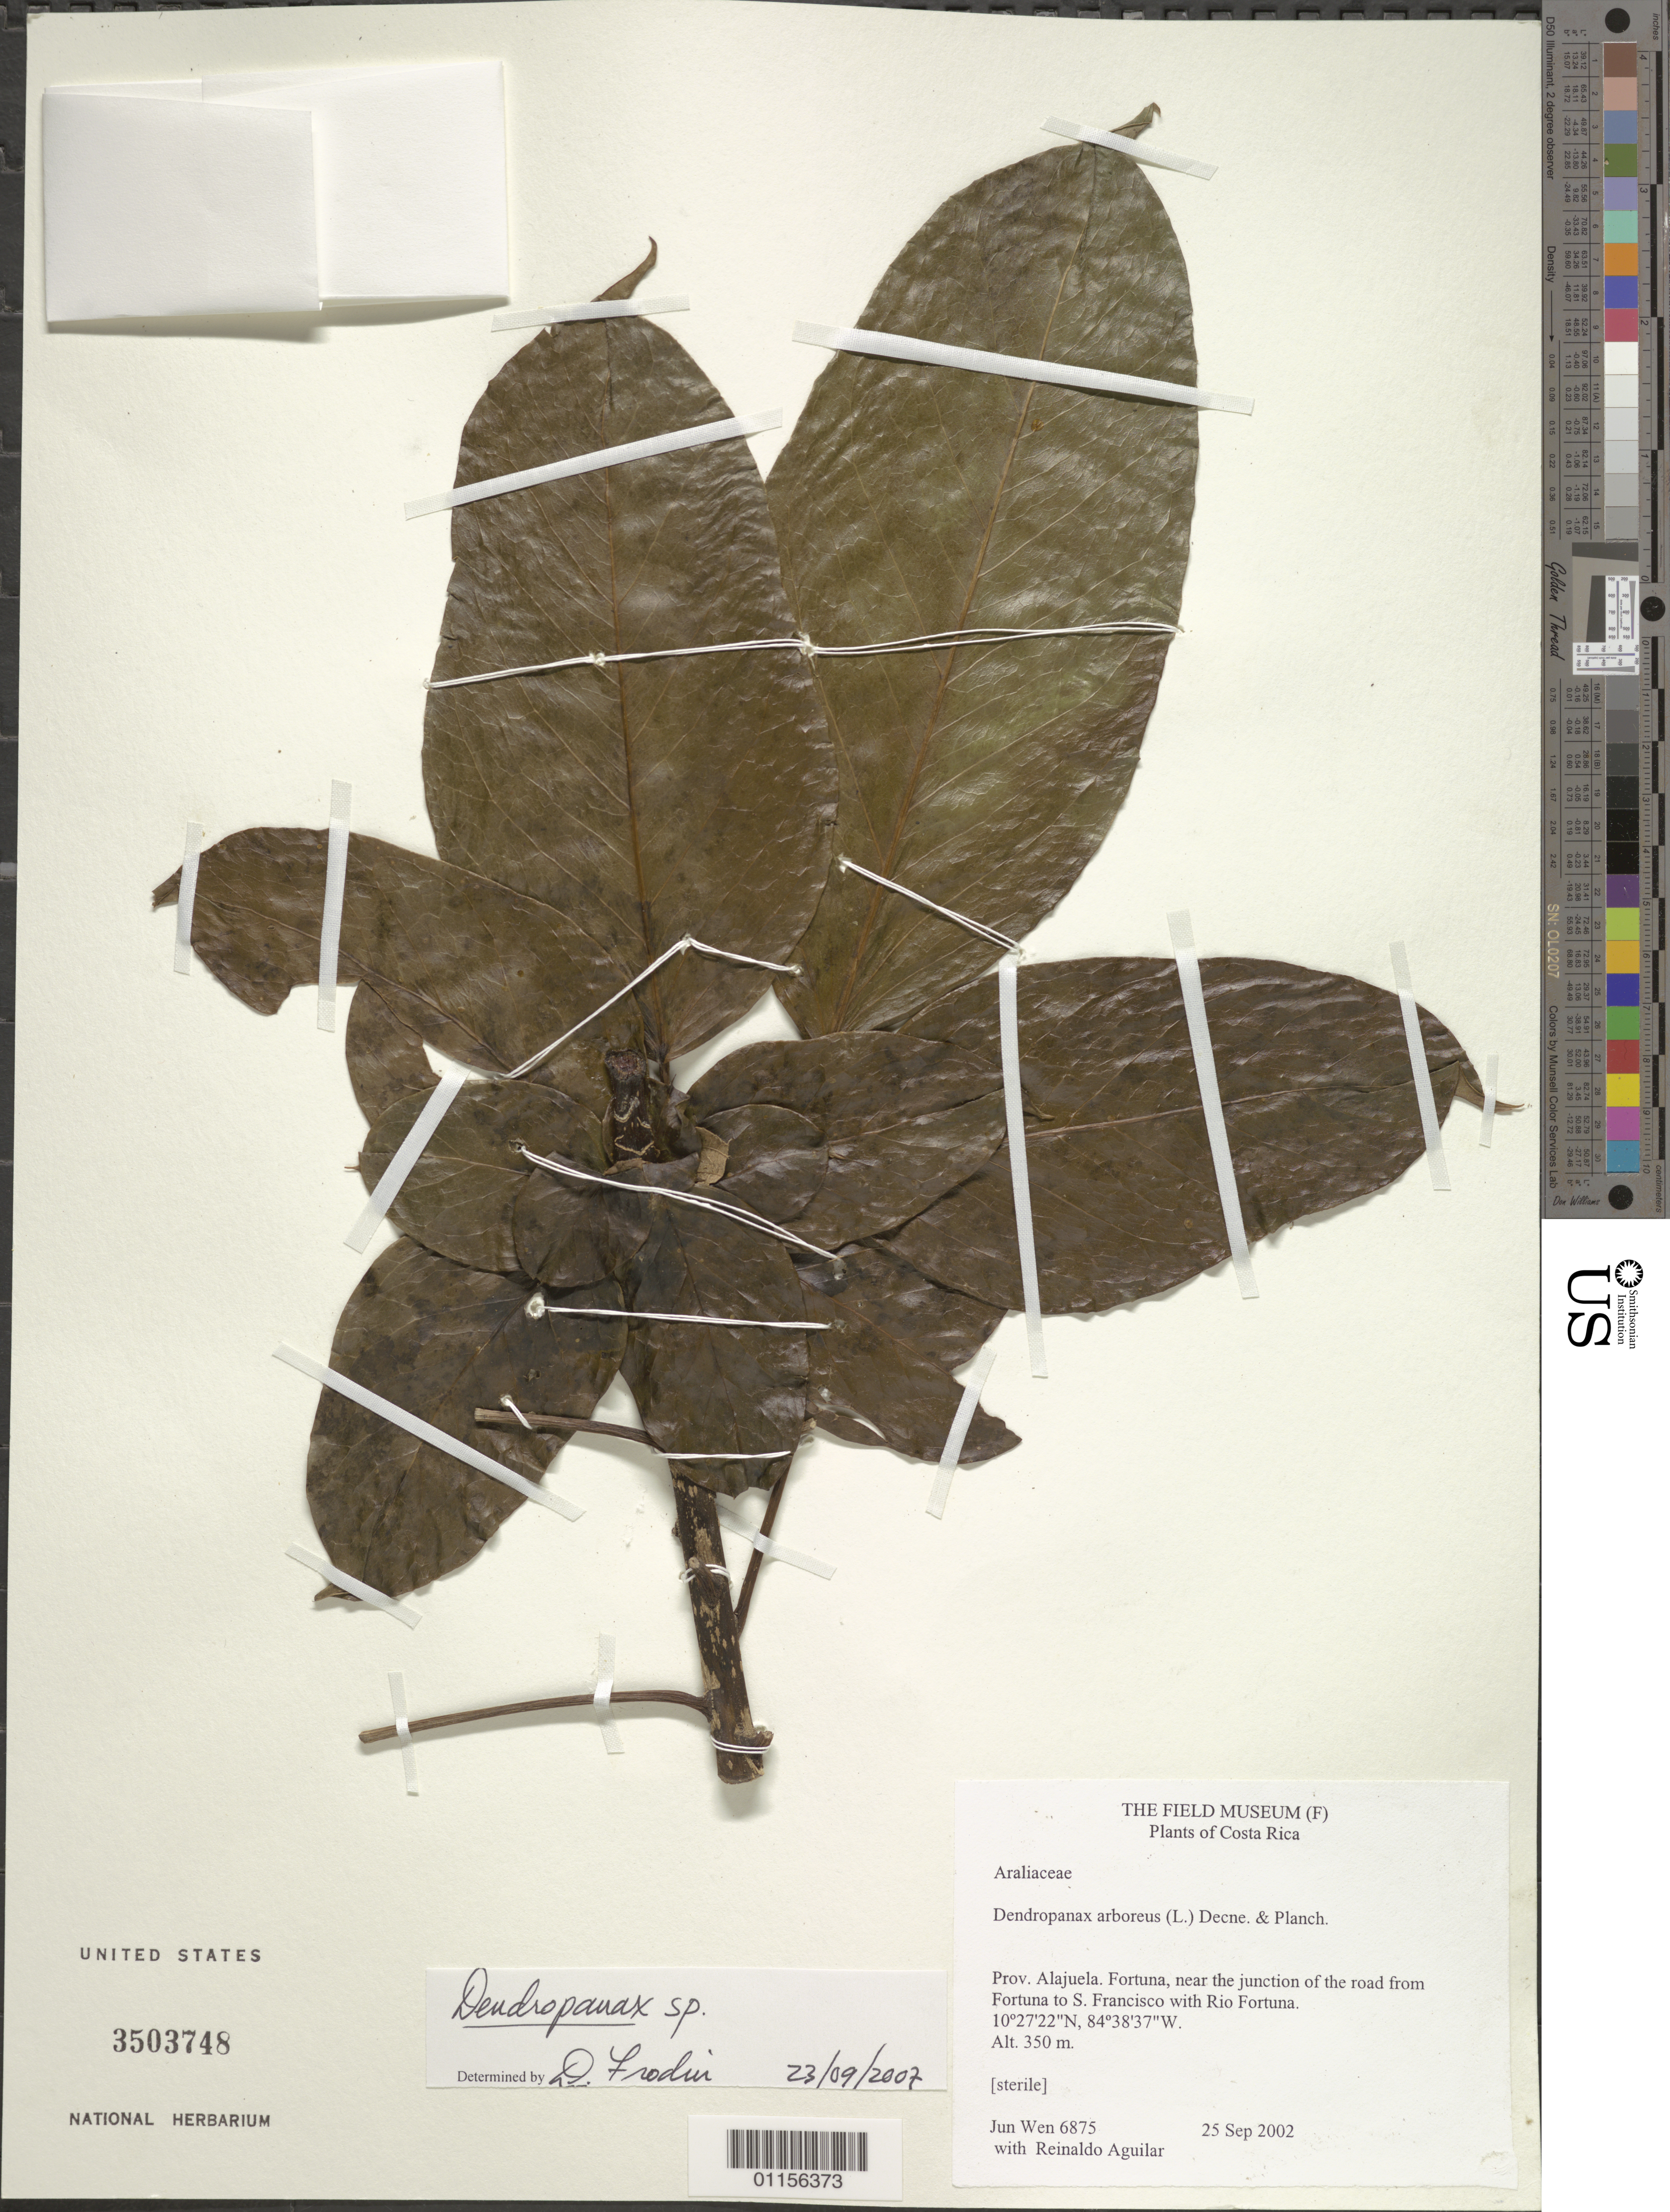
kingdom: Plantae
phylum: Tracheophyta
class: Magnoliopsida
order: Apiales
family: Araliaceae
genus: Dendropanax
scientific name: Dendropanax sp.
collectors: J. Wen & R. Aguilar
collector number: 6875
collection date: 2002-09-25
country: Costa Rica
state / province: Alajuela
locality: Fortuna, near the junction of the Rd from Fortuna to S Francisco with Rio Fortuna.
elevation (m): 350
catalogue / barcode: US 3503748